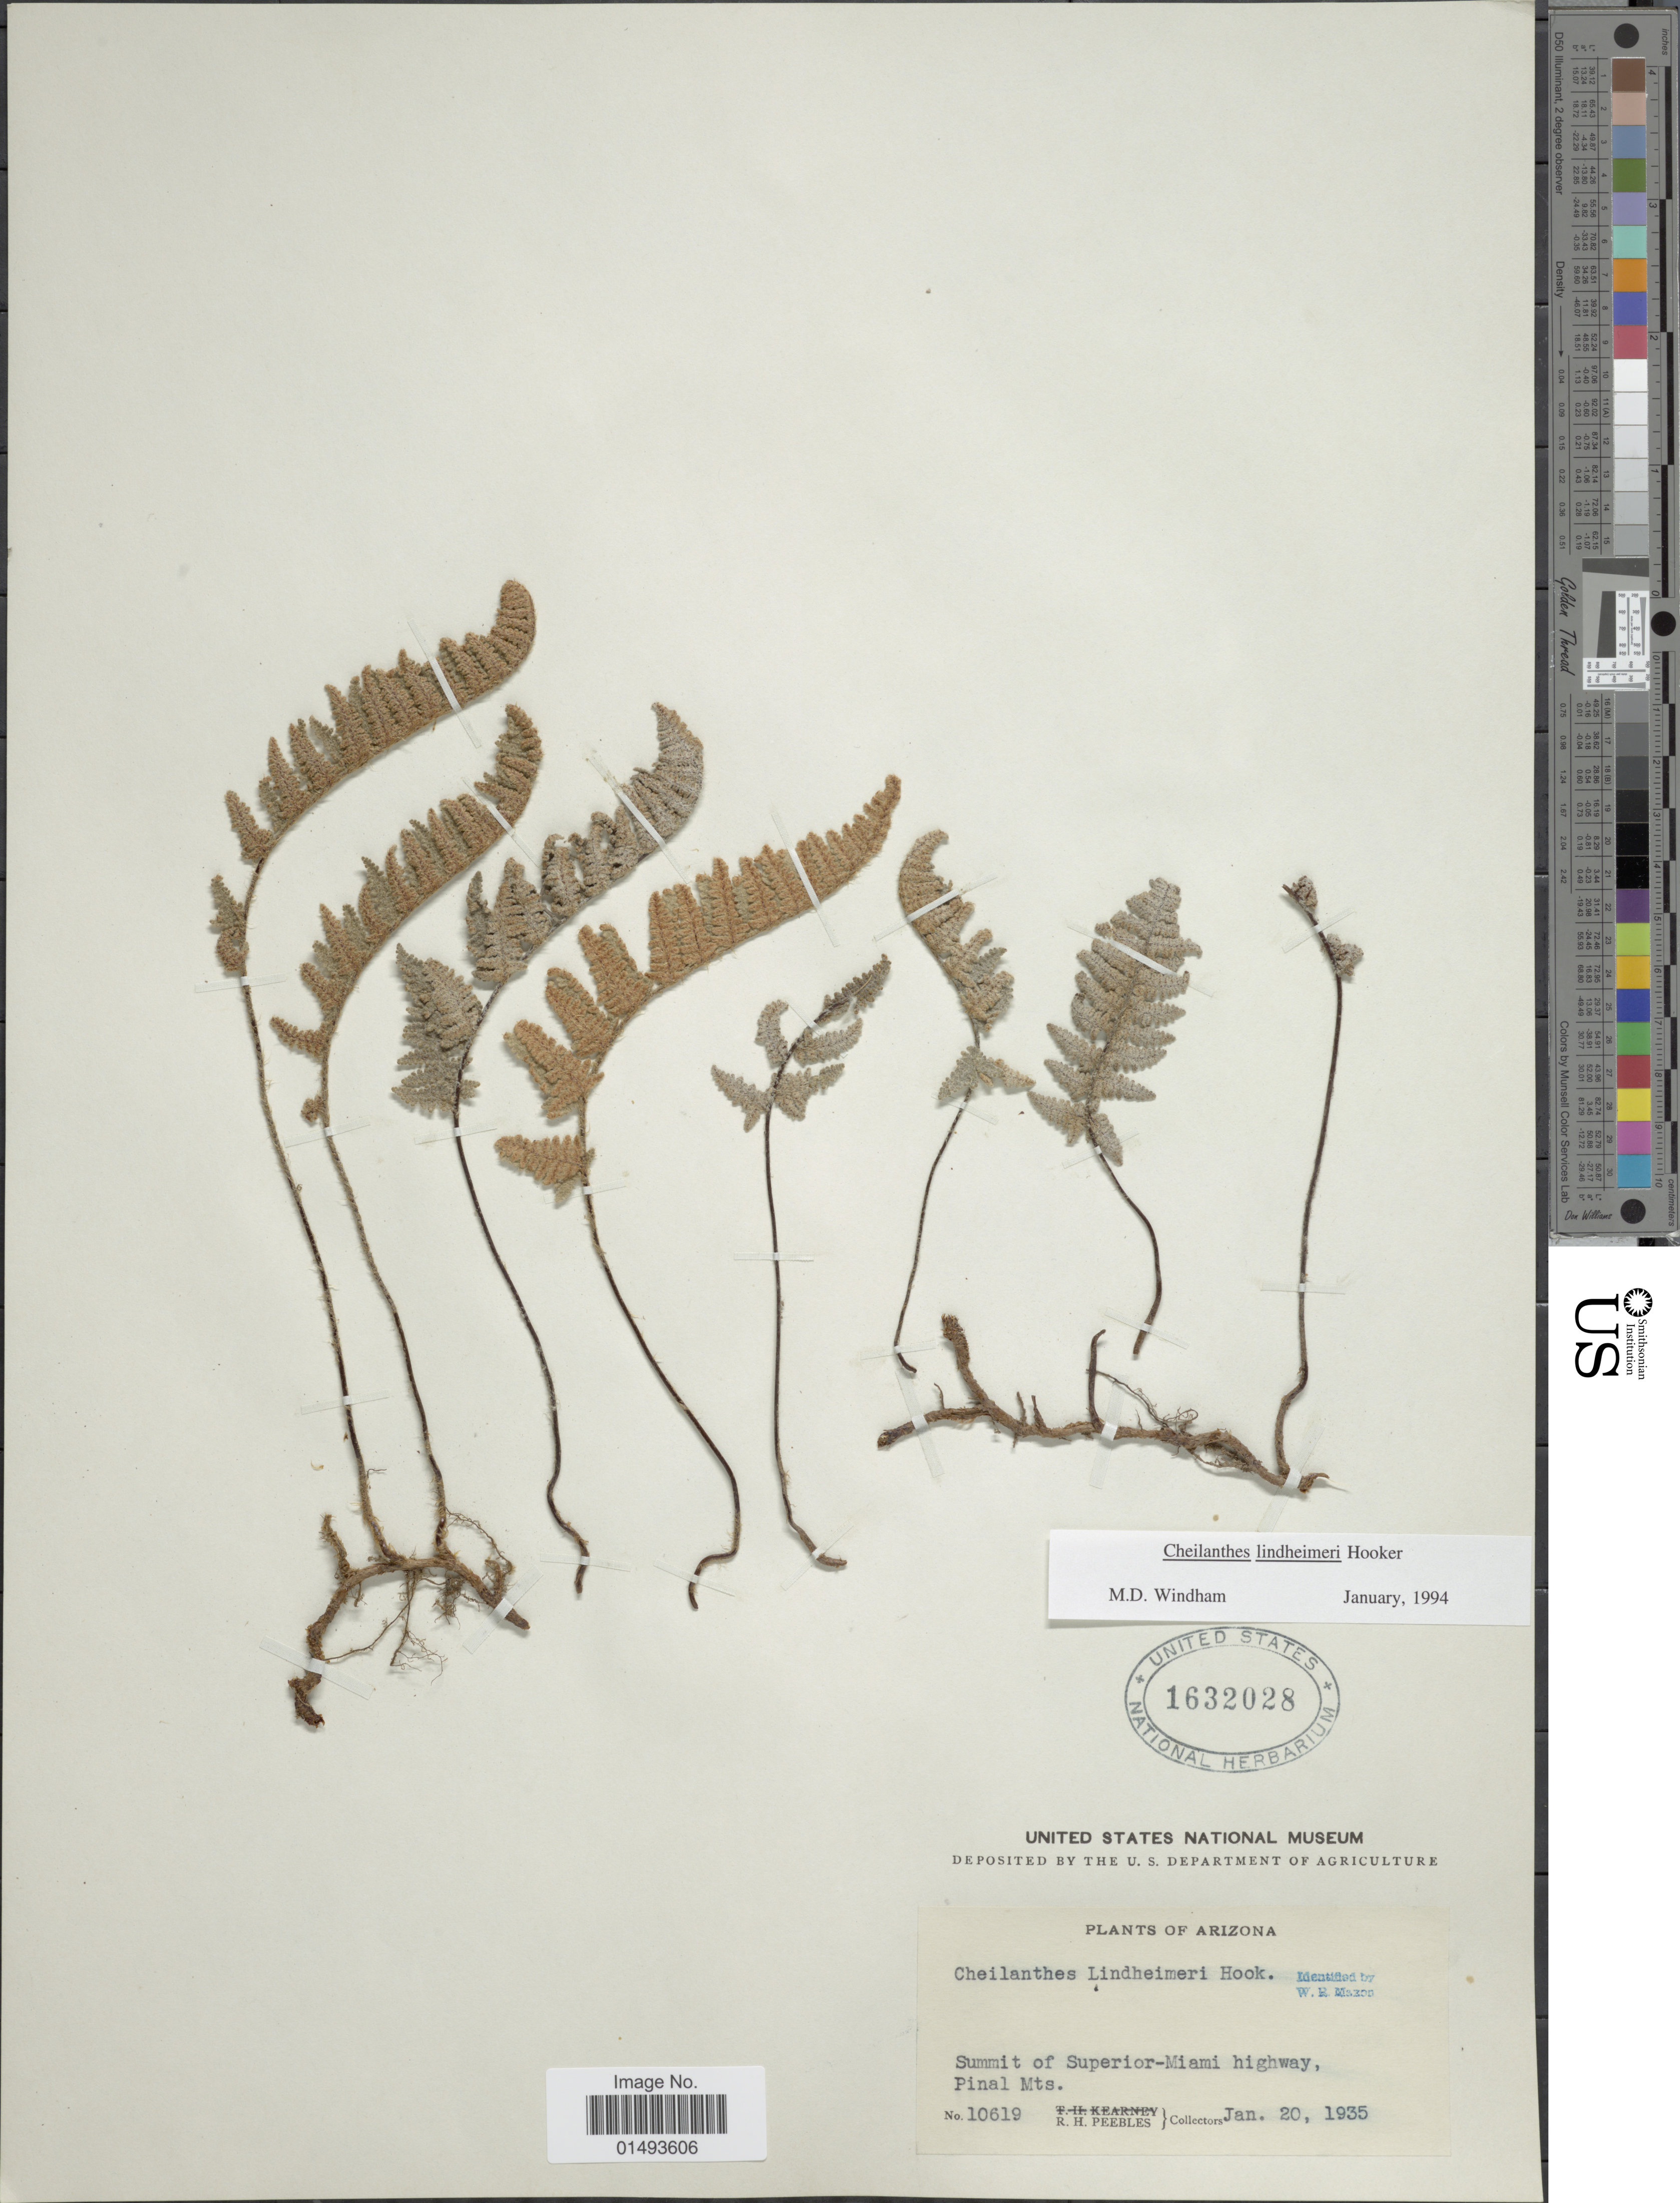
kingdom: Plantae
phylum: Tracheophyta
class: Polypodiopsida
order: Polypodiales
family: Pteridaceae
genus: Myriopteris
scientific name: Myriopteris lindheimeri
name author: (Hook.) J. Sm.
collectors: R. H. Peebles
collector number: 10619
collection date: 1935-01-20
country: United States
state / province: Arizona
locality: Plants of Arizona, Summit of Superior Miami highway Pinal Mts.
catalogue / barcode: US 1632028